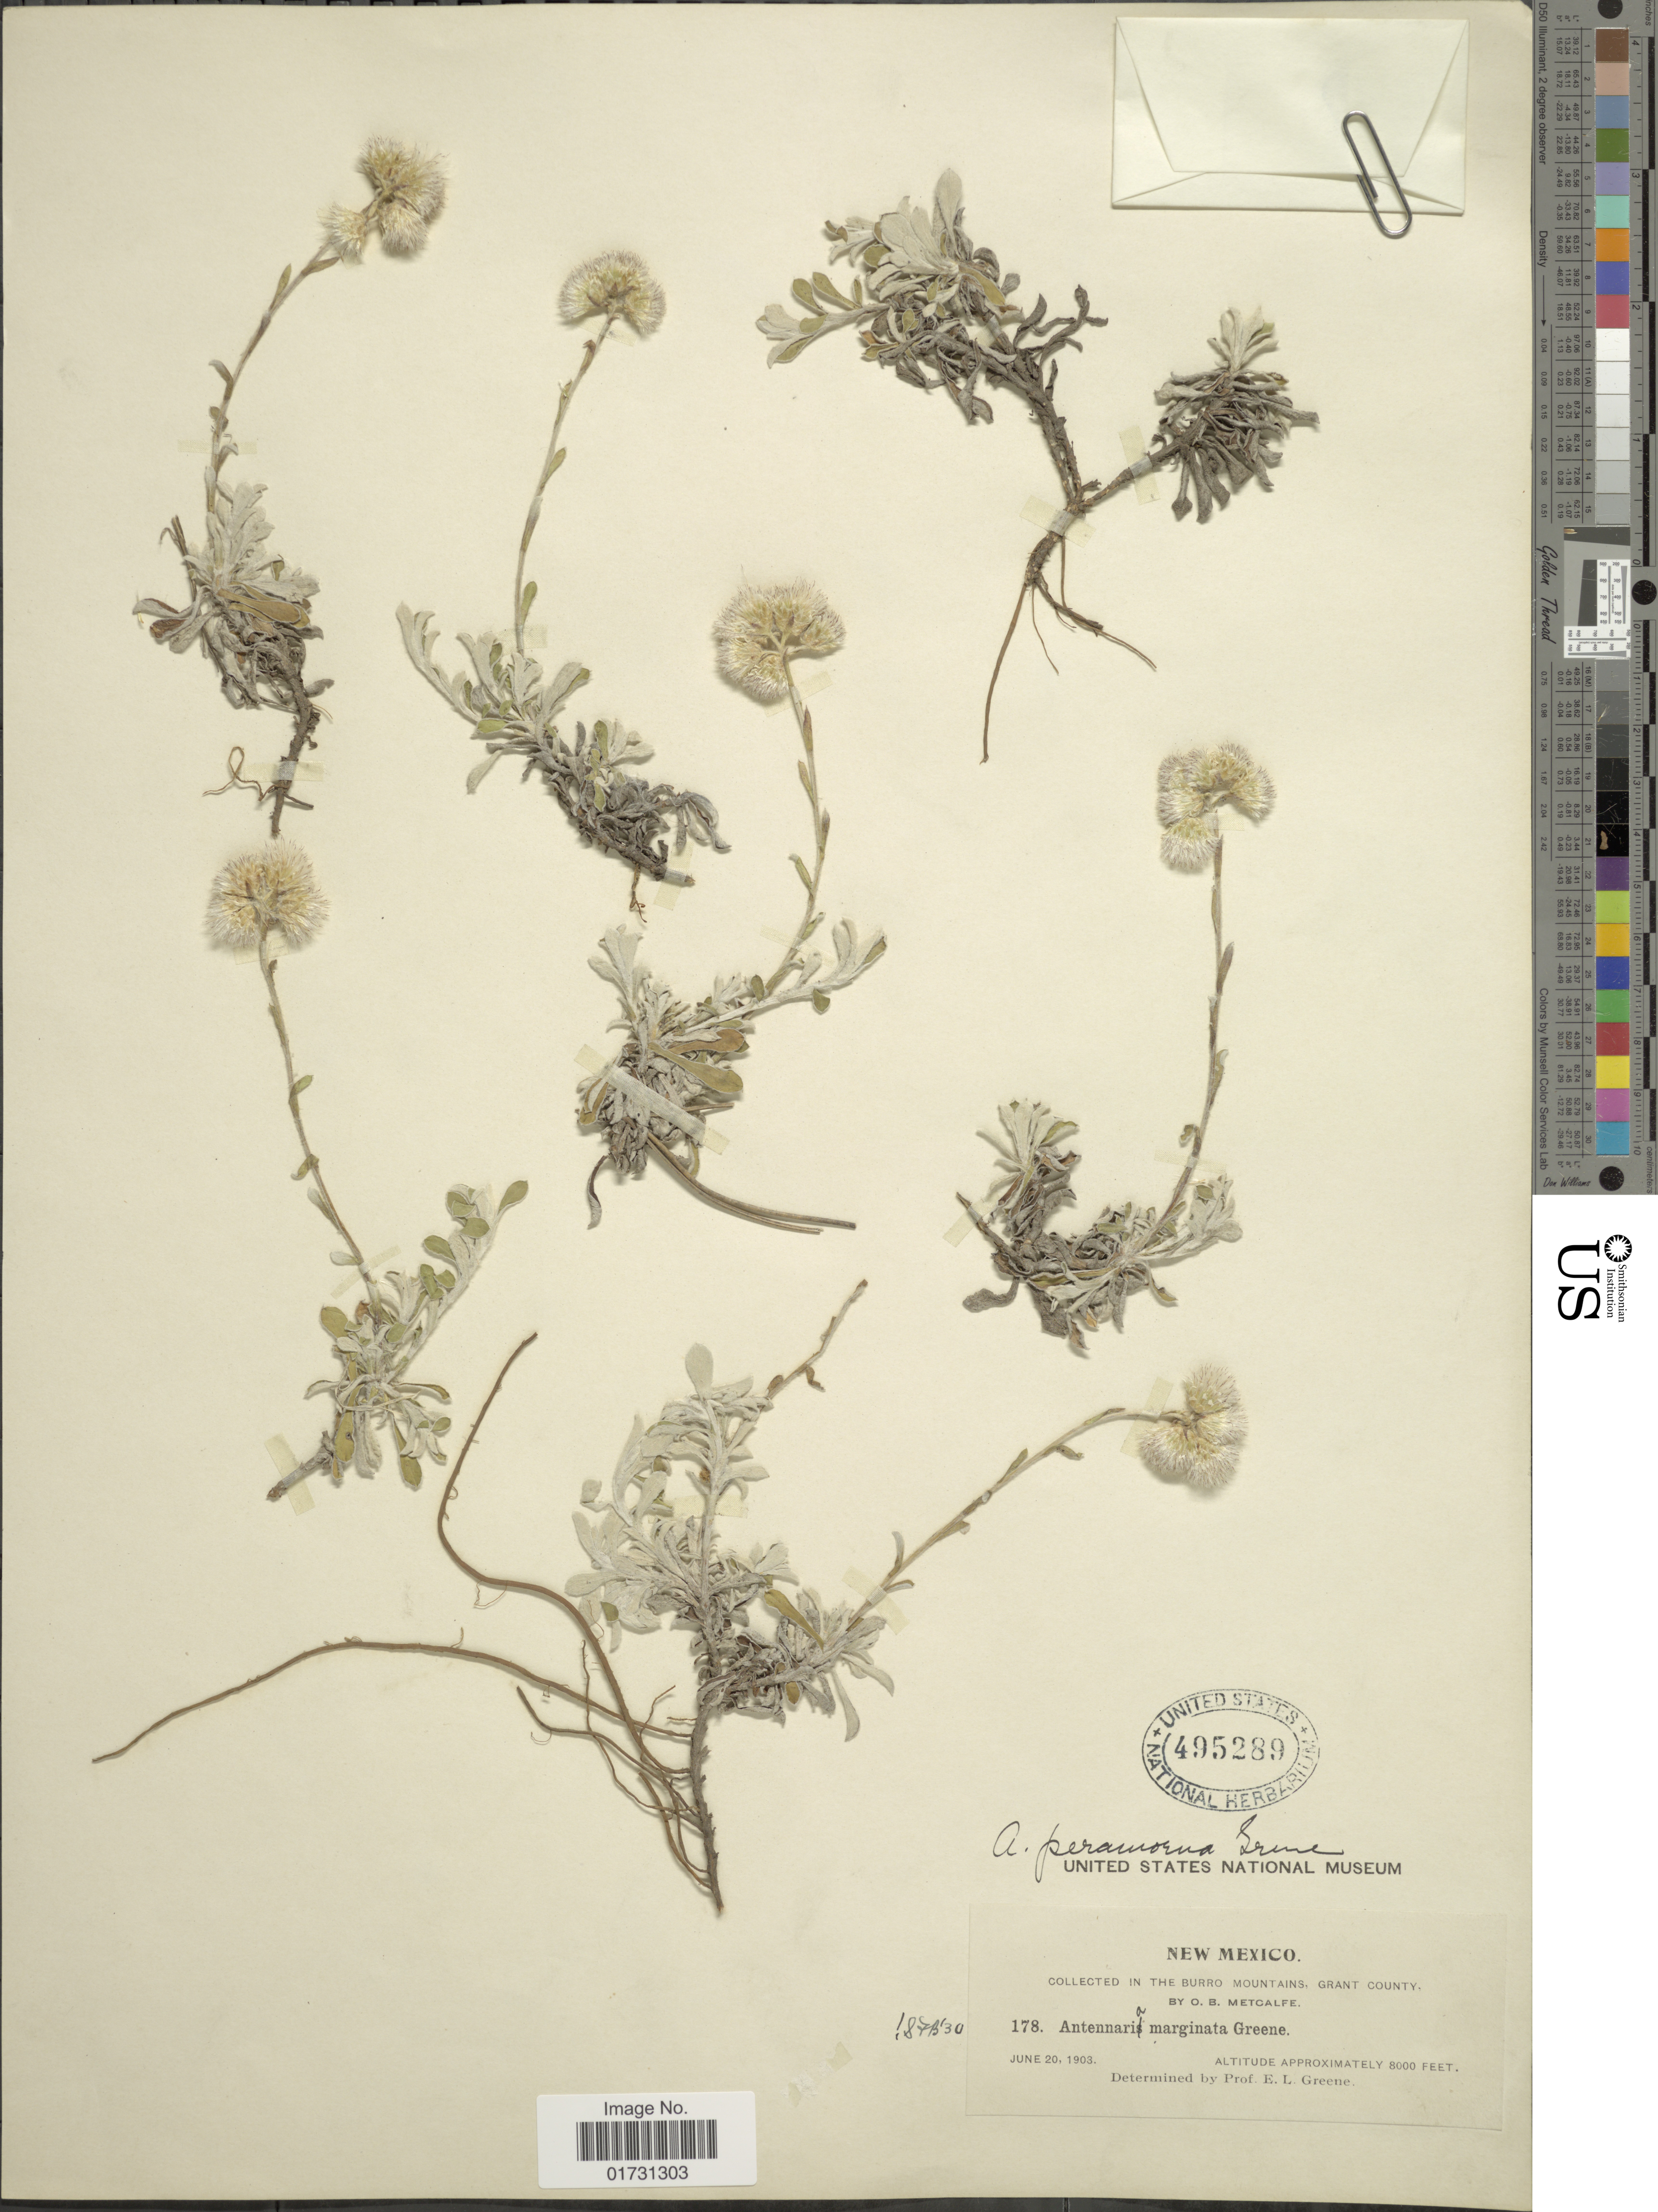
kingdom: Plantae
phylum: Tracheophyta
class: Magnoliopsida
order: Asterales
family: Asteraceae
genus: Antennaria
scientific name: Antennaria marginata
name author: Greene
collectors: O. B. Metcalfe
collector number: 178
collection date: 1903-06-20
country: United States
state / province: New Mexico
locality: In The Burro Mountains, Grant County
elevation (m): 2438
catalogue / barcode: US 495289